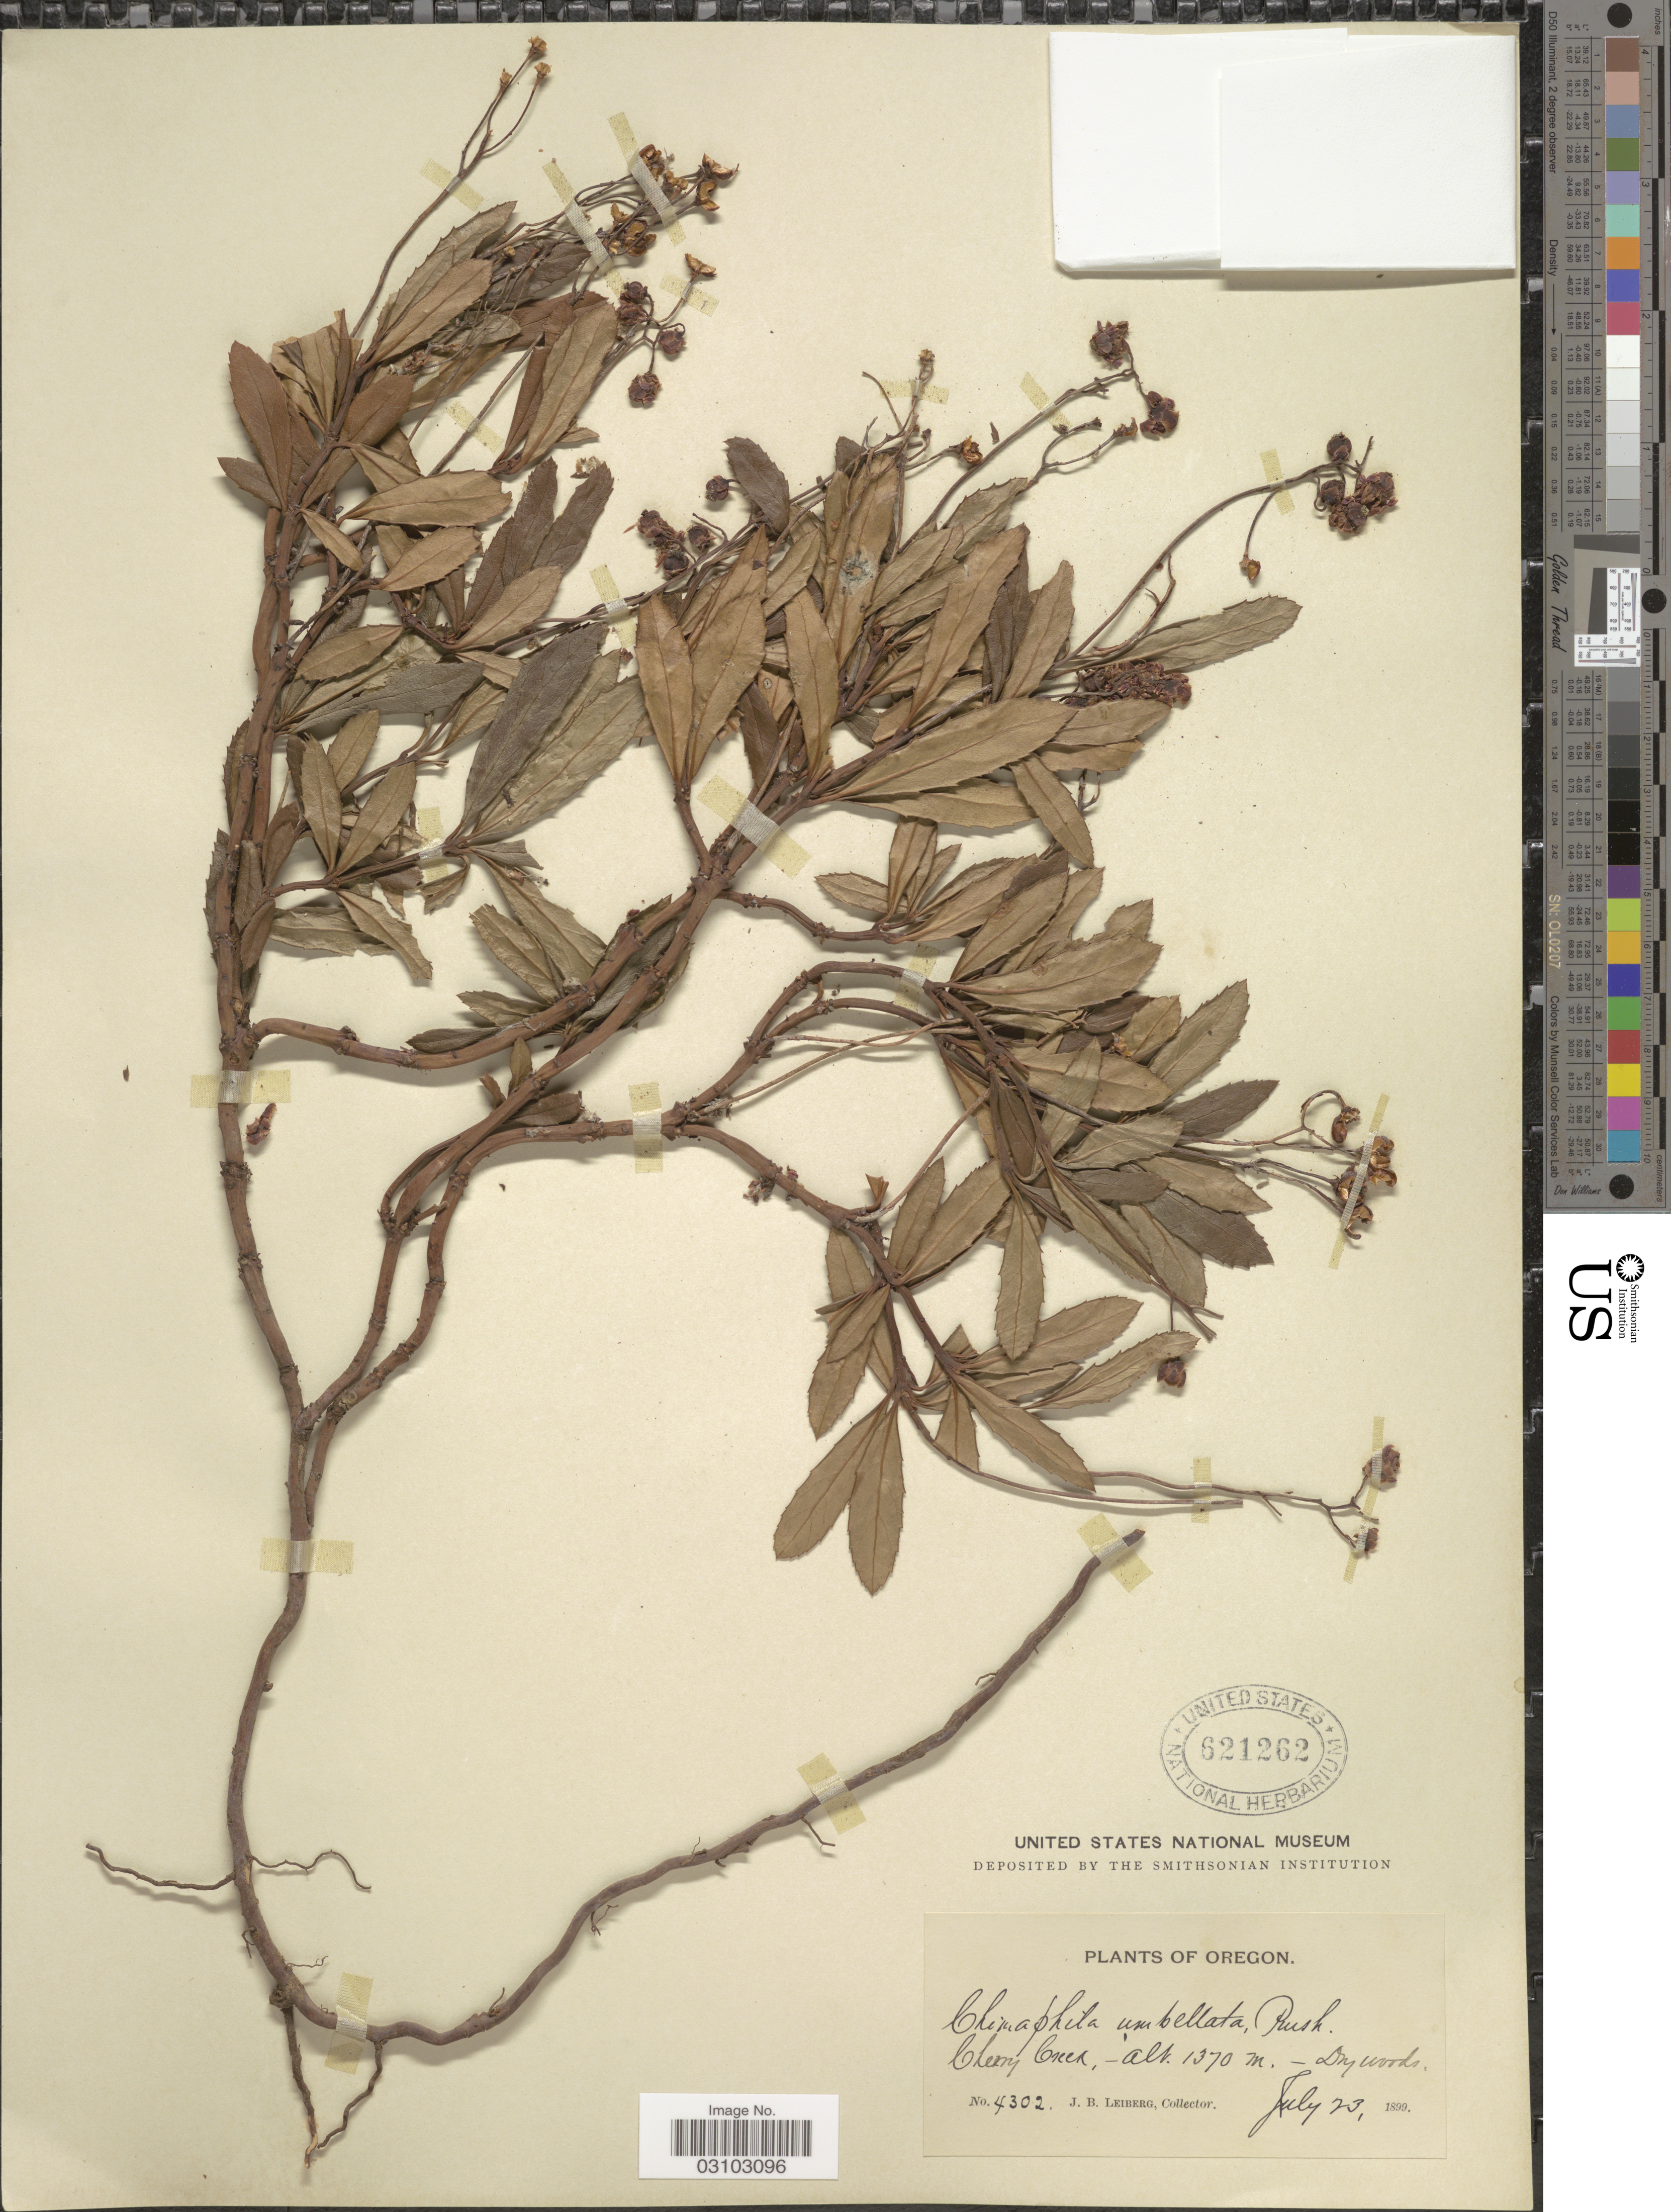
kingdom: Plantae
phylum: Tracheophyta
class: Magnoliopsida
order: Ericales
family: Ericaceae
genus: Chimaphila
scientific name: Chimaphila umbellata var. occidentalis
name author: (Rydb.) S.F. Blake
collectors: J. B. Leiberg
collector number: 4302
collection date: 1899-07-23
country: United States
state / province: Oregon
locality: Cherry Creek.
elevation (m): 1370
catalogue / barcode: US 621262